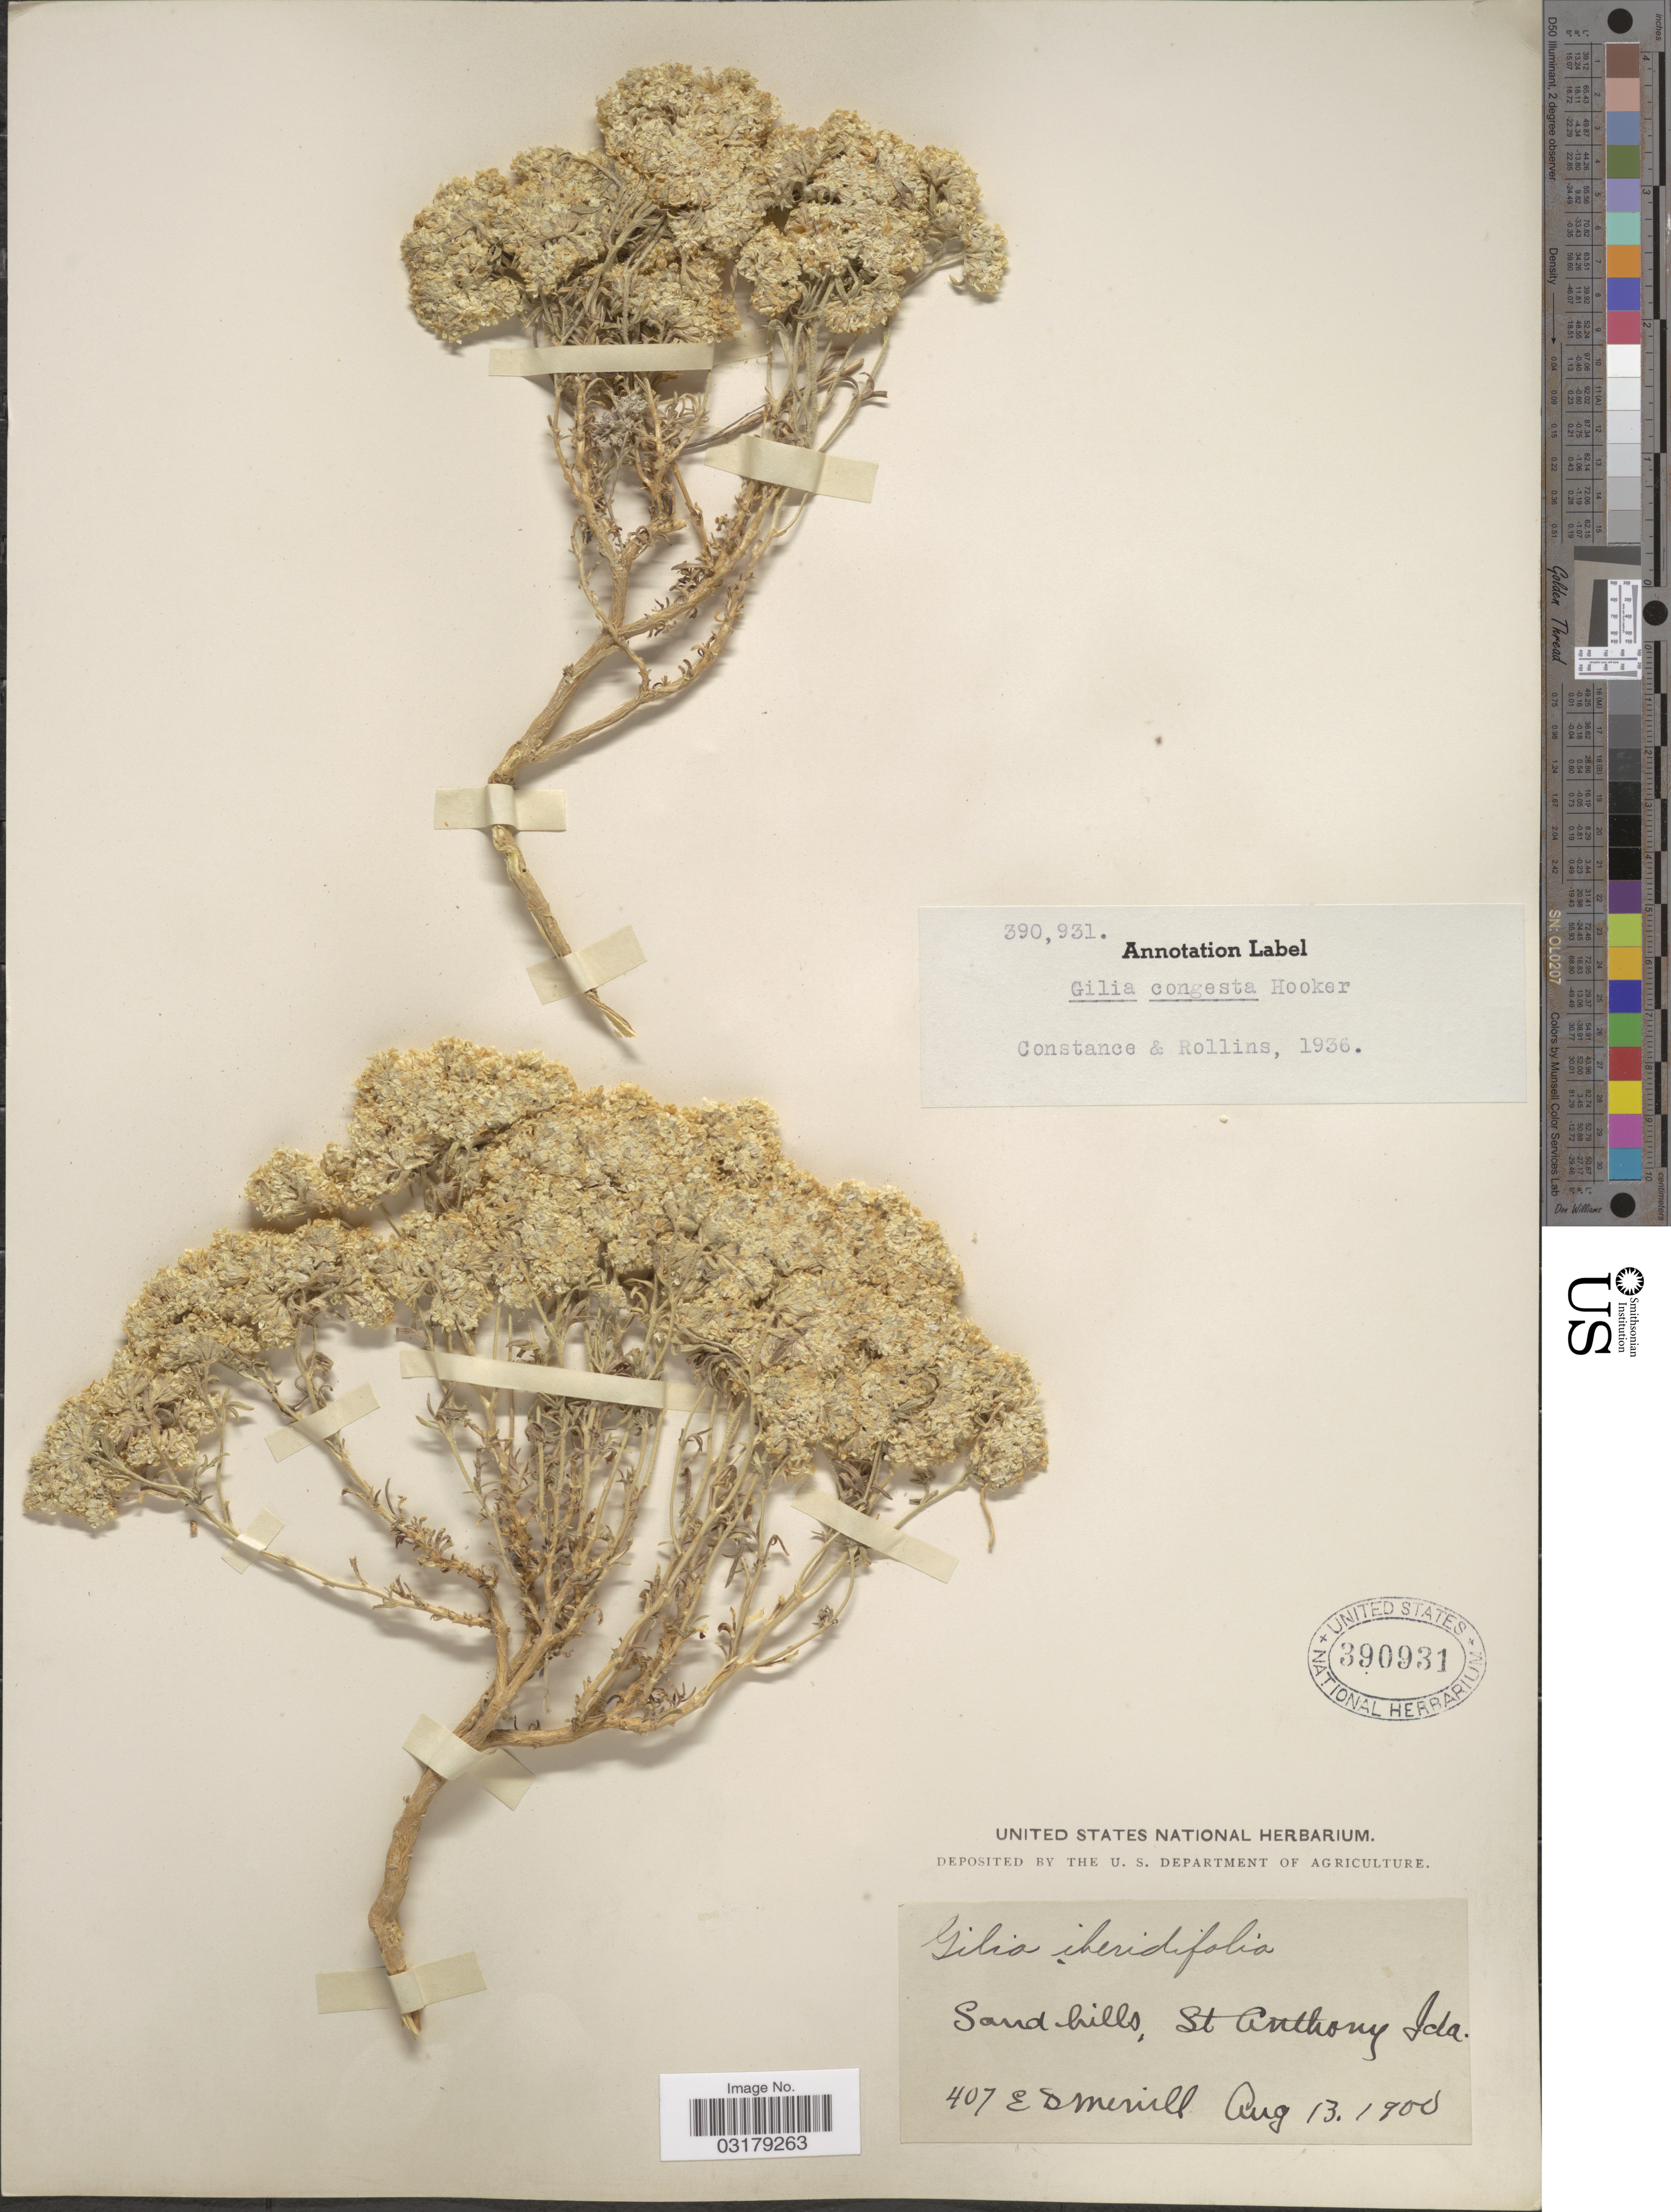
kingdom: Plantae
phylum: Tracheophyta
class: Magnoliopsida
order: Ericales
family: Polemoniaceae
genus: Ipomopsis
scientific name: Ipomopsis congesta subsp. congesta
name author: (Hook.) V.E. Grant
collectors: E. D. Merrill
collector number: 407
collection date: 1900-08-13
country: United States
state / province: Idaho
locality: Sandhills, St Anthony.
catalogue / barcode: US 390931